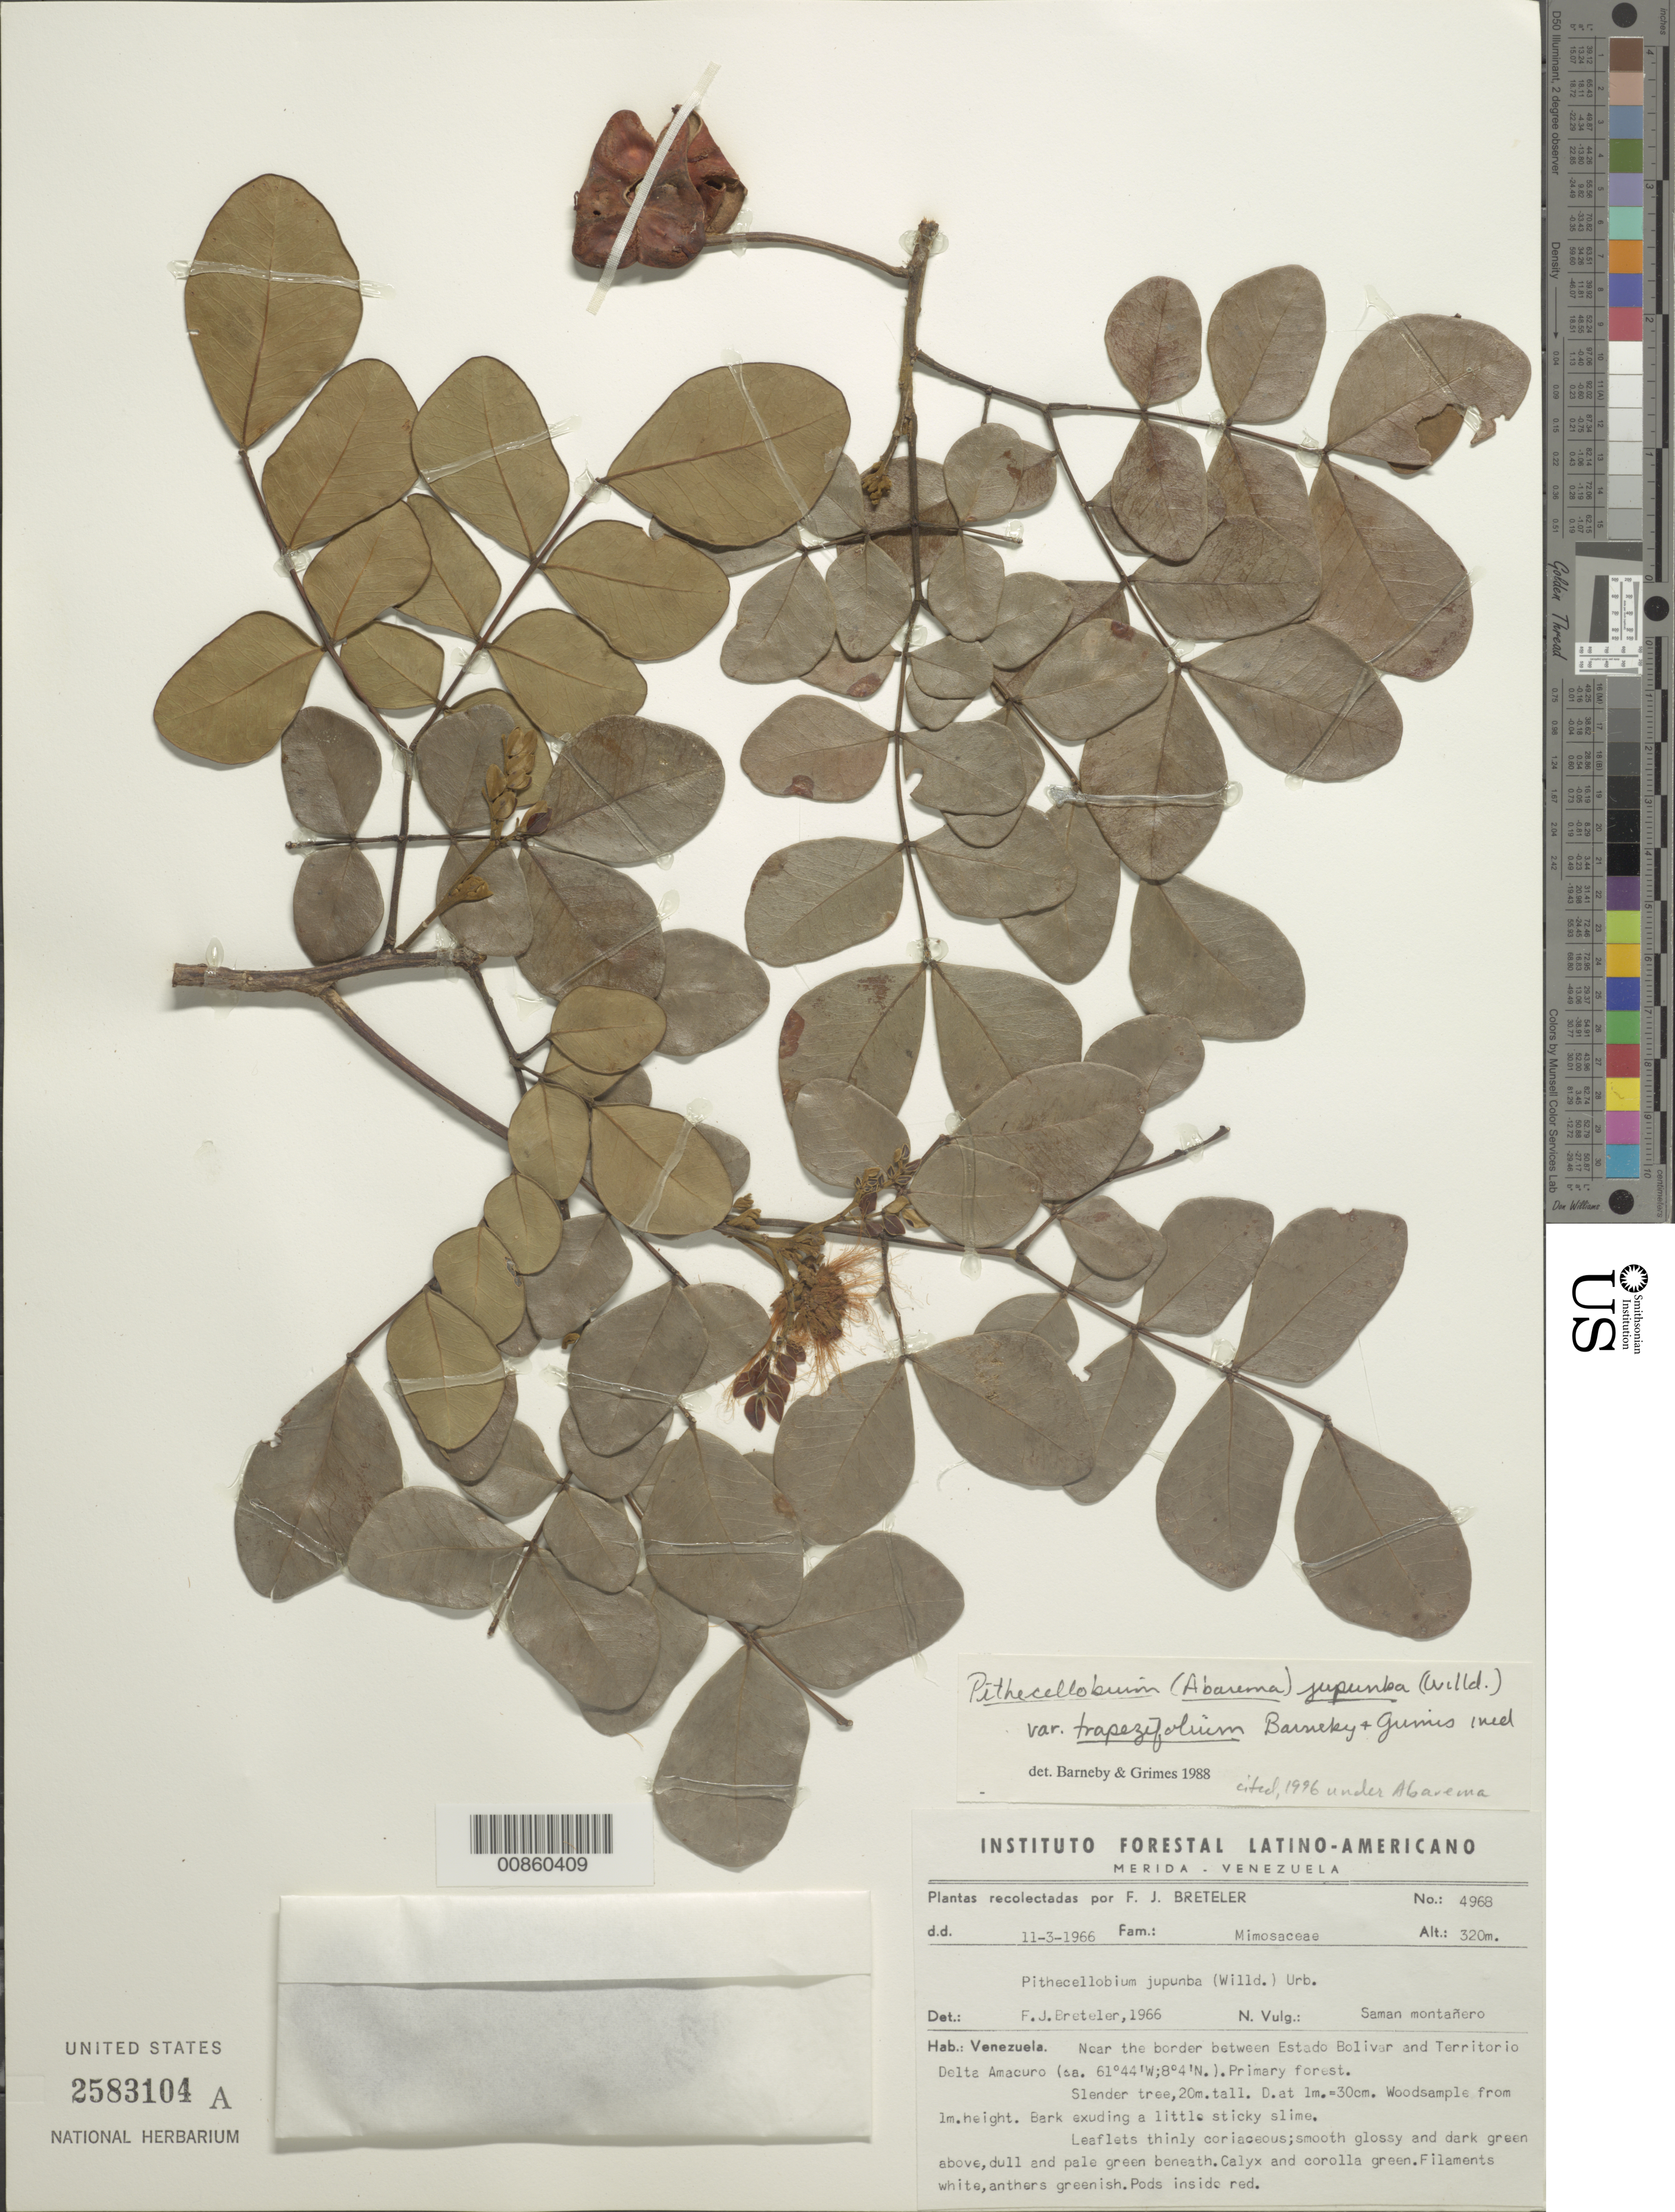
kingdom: Plantae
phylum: Tracheophyta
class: Magnoliopsida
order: Fabales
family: Fabaceae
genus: Jupunba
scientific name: Jupunba trapezifolia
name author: (Vahl) Moldenke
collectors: F. J. Breteler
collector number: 4968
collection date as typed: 11-Mar-66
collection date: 1966-03-11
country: Venezuela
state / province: Bolívar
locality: Río Grande o Toro, near border between Estado Bolívar and Territorío Delta Amacuro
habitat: Primary forest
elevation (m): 320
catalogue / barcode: US 2583104A